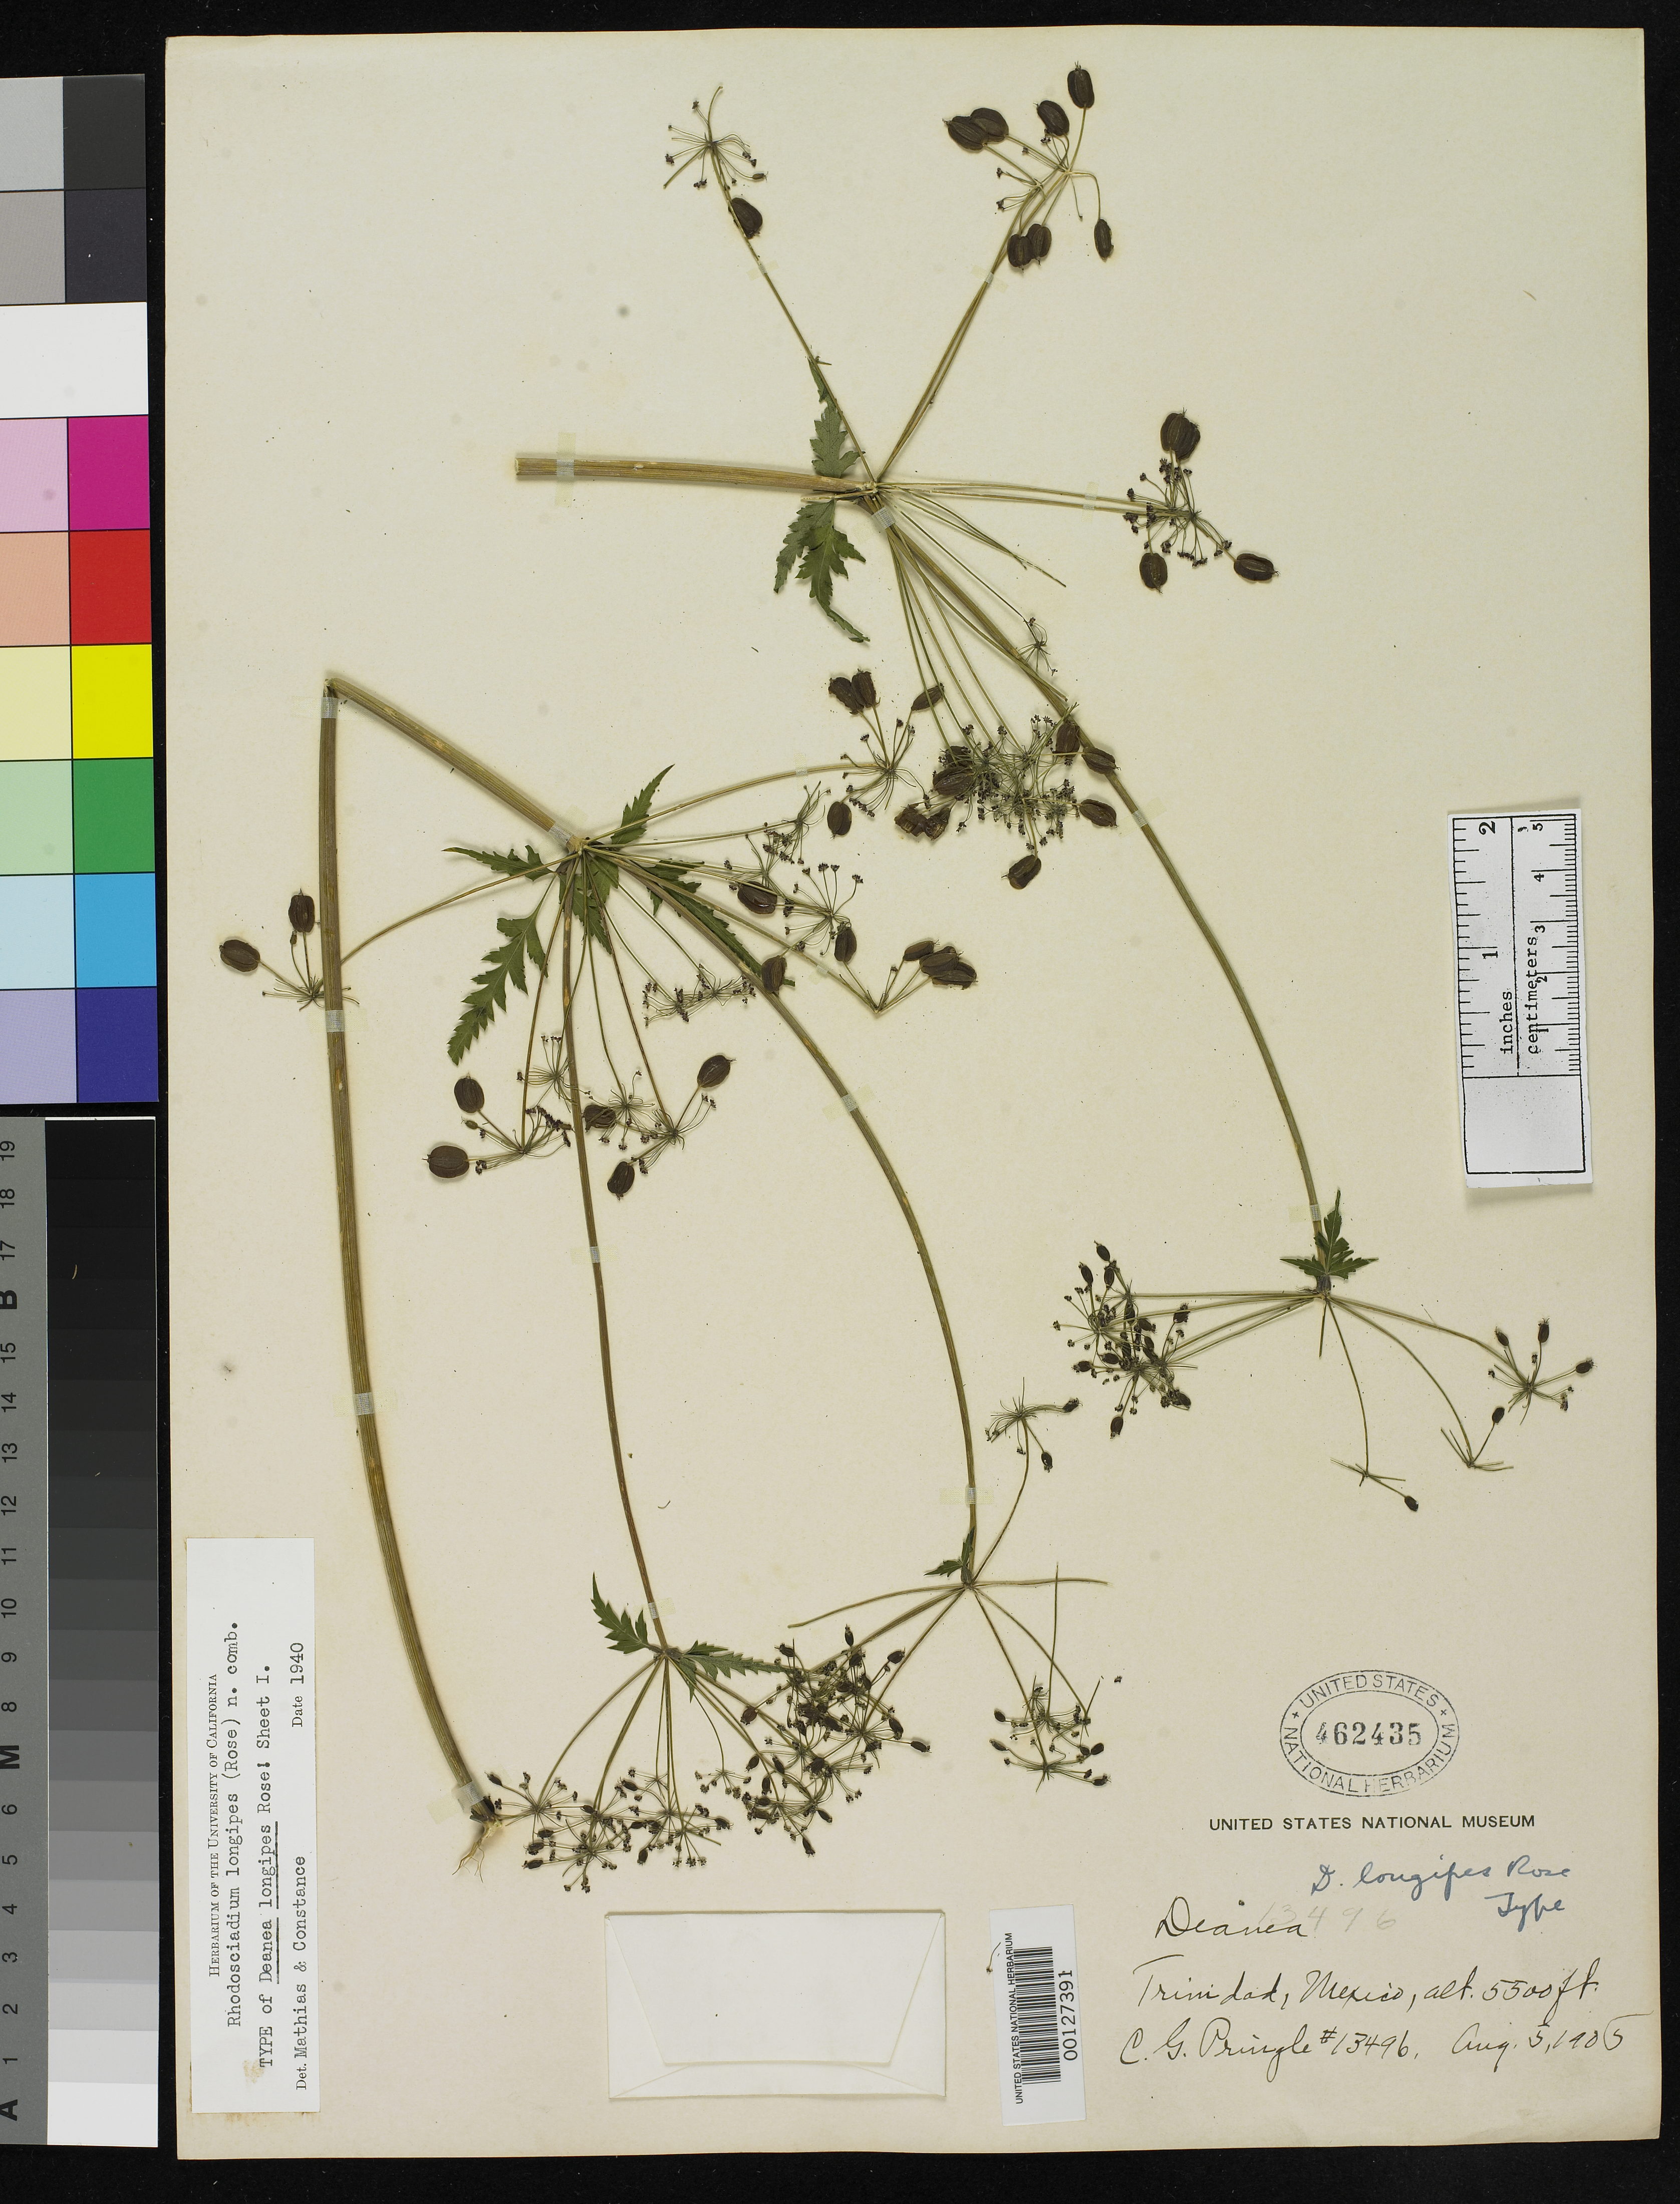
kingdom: Plantae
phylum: Tracheophyta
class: Magnoliopsida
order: Apiales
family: Apiaceae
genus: Deanea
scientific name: Deanea longipes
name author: Rose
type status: Holotype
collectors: C. G. Pringle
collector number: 13496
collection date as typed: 05 Aug 1905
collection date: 1905-08-05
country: Mexico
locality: Trinidad.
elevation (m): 1676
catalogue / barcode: US 462435